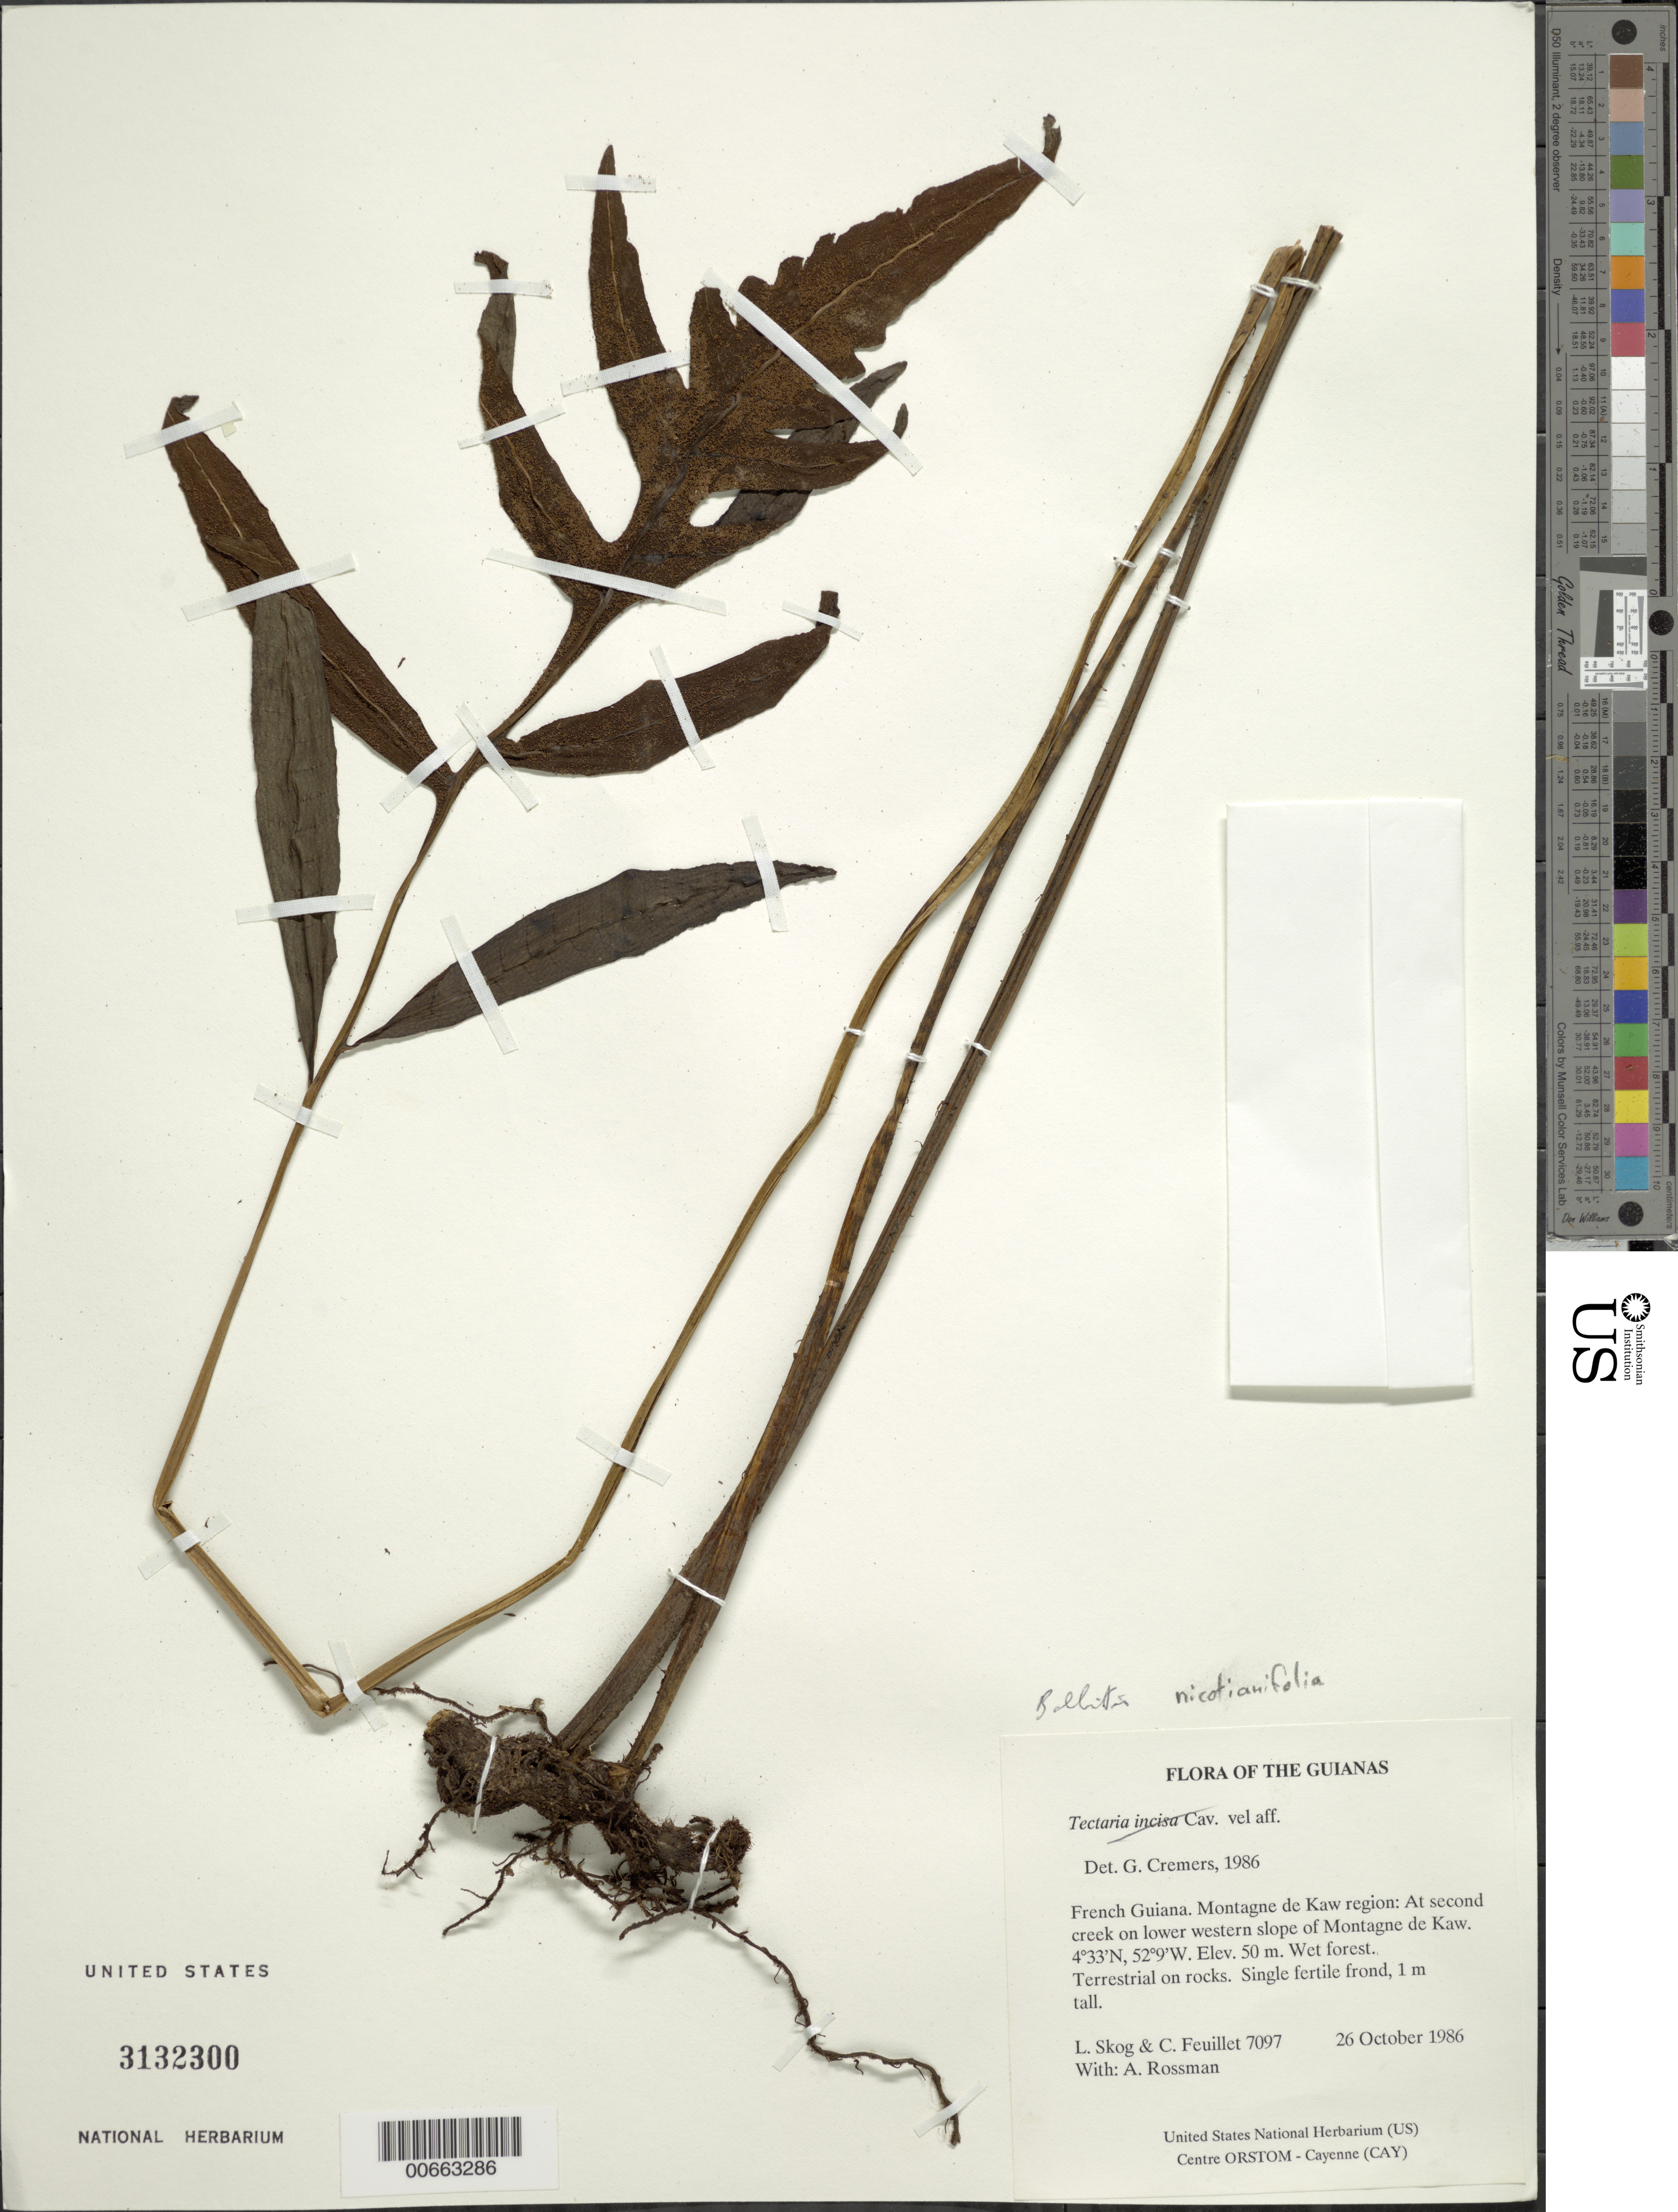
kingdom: Plantae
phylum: Tracheophyta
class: Polypodiopsida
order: Polypodiales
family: Dryopteridaceae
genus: Bolbitis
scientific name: Bolbitis sp.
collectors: L. E. Skog, C. Feuillet & A. Rossman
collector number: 7097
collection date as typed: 26 October 1986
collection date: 1986-10-26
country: French Guiana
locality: Montagne de Kaw. At second creek on lower western slope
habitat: Wet forest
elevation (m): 50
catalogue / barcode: US 3132300